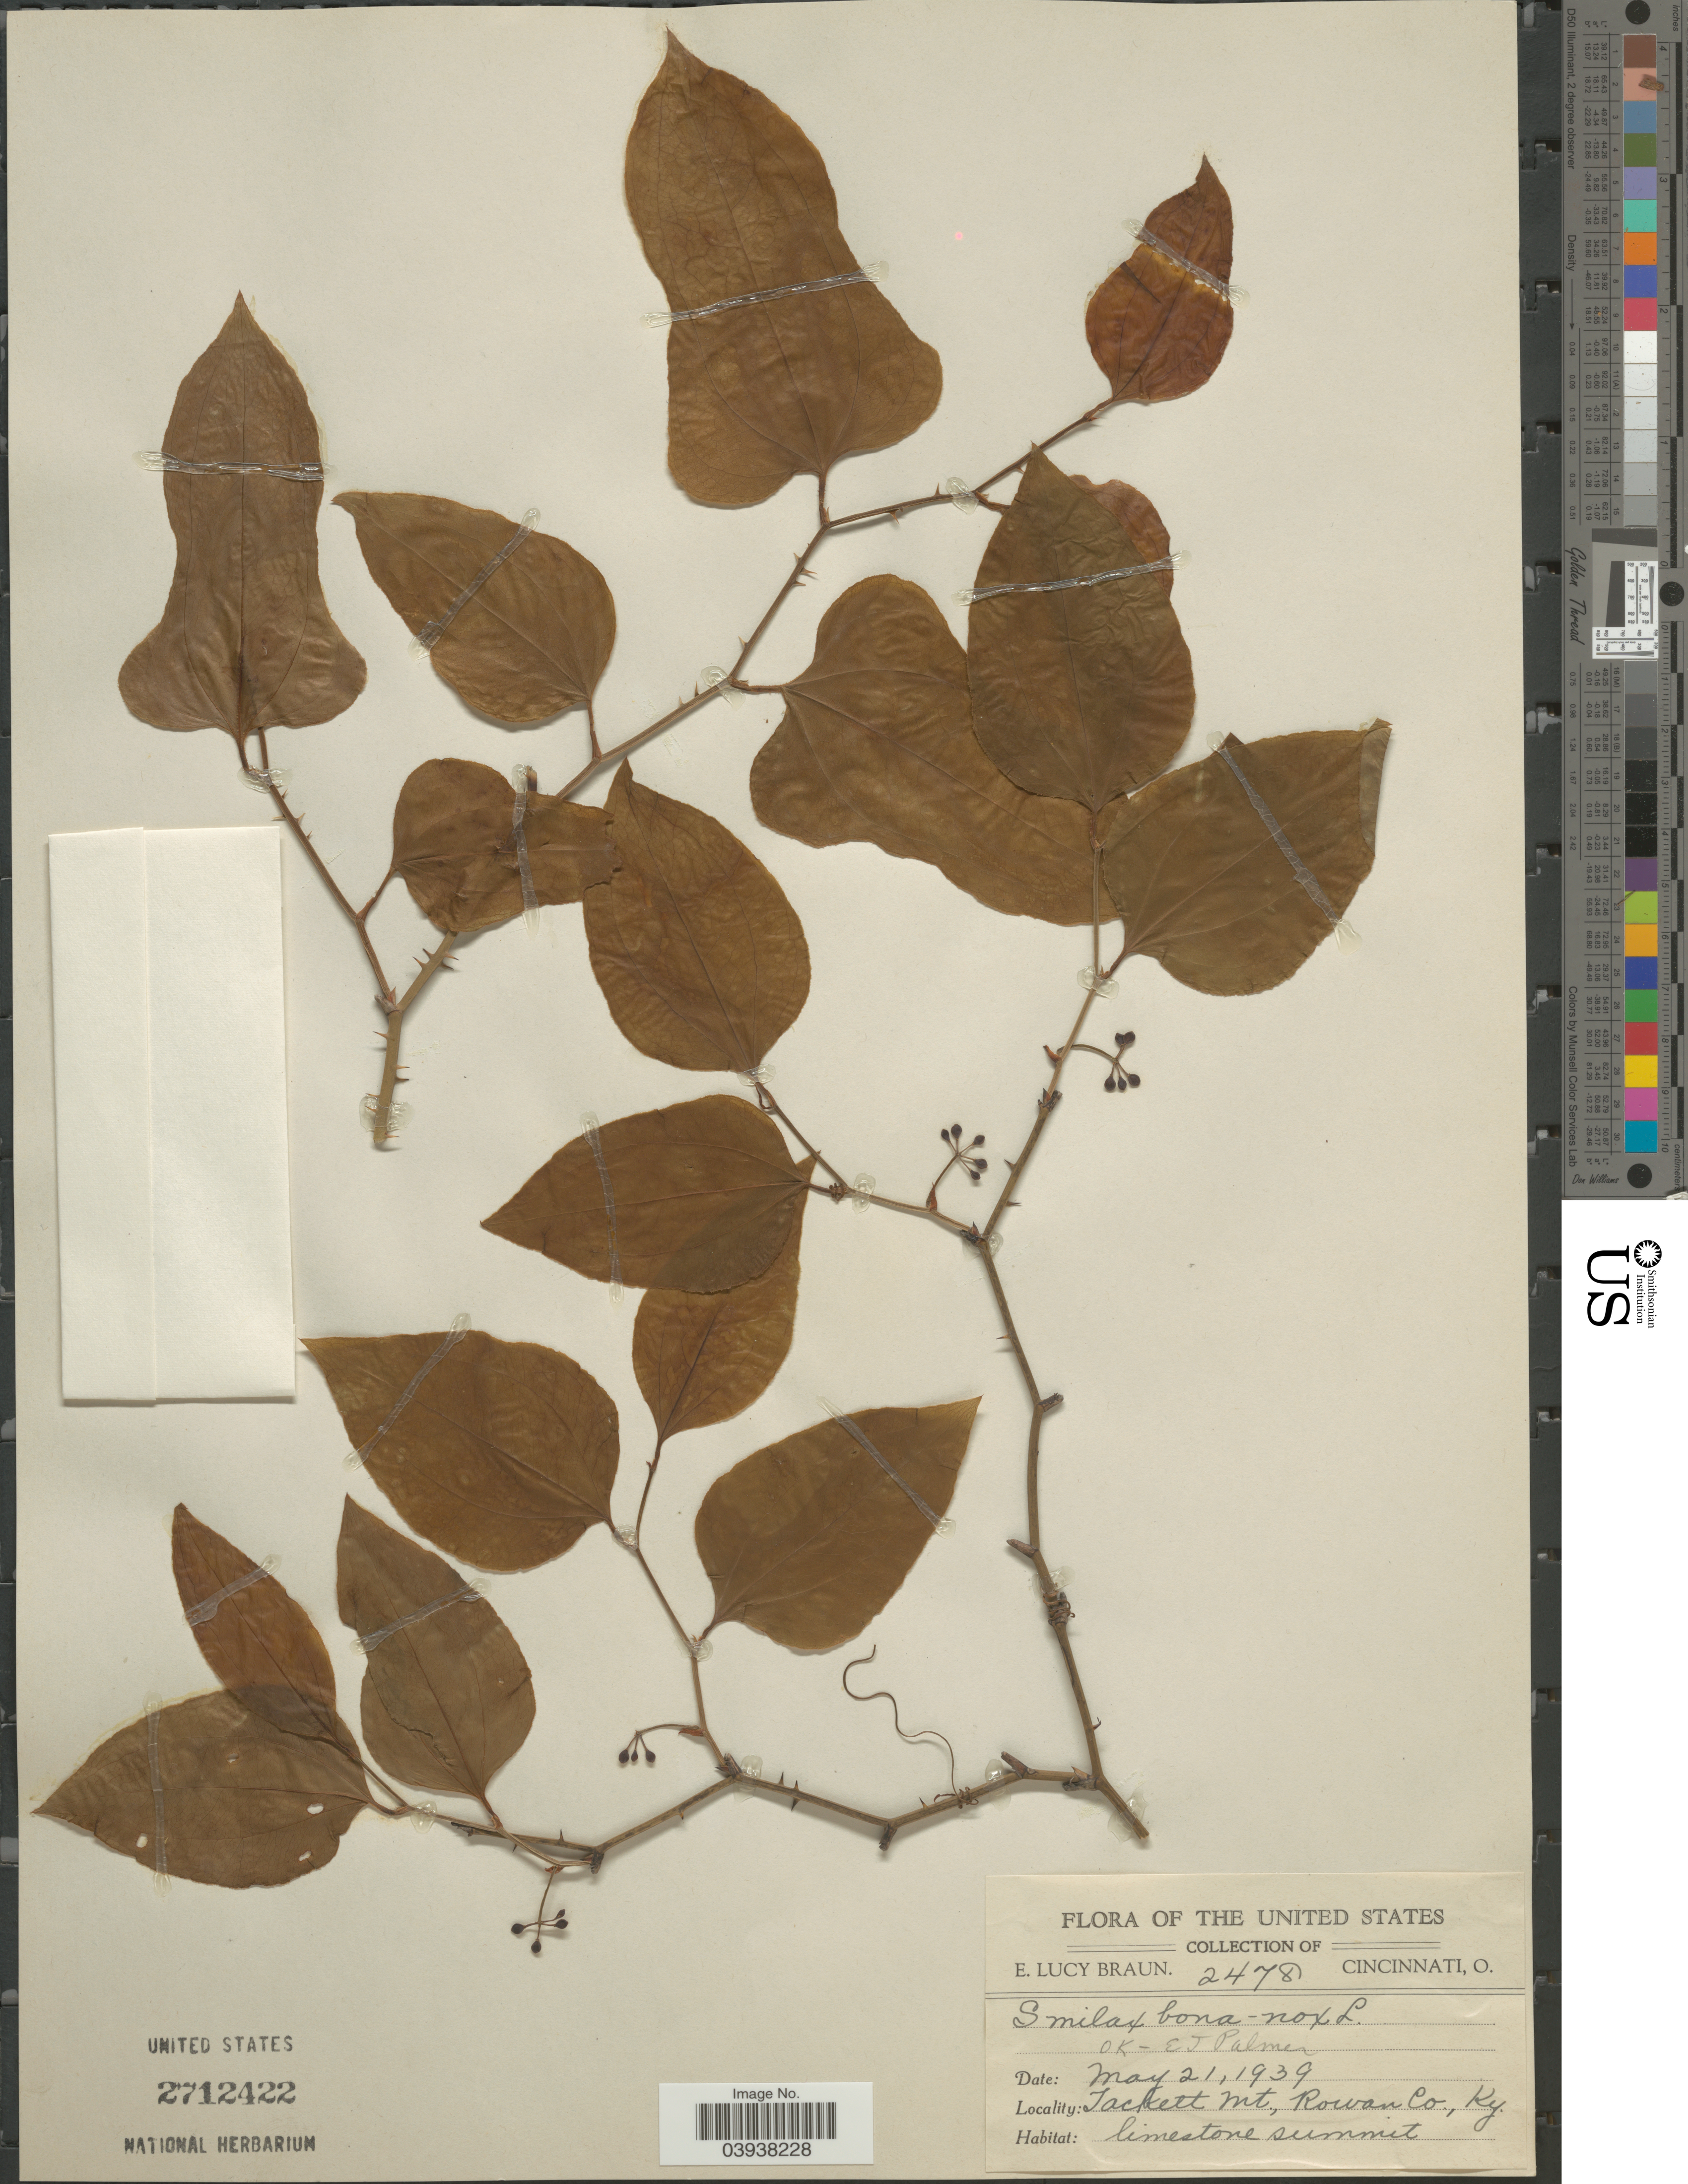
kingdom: Plantae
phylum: Tracheophyta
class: Liliopsida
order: Liliales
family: Smilacaceae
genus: Smilax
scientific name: Smilax bona-nox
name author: L.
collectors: E. L. Braun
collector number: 2478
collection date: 1939-05-21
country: United States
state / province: Kentucky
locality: Jackett Mt., Rowan Co. Limestone summit.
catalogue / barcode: US 2712422